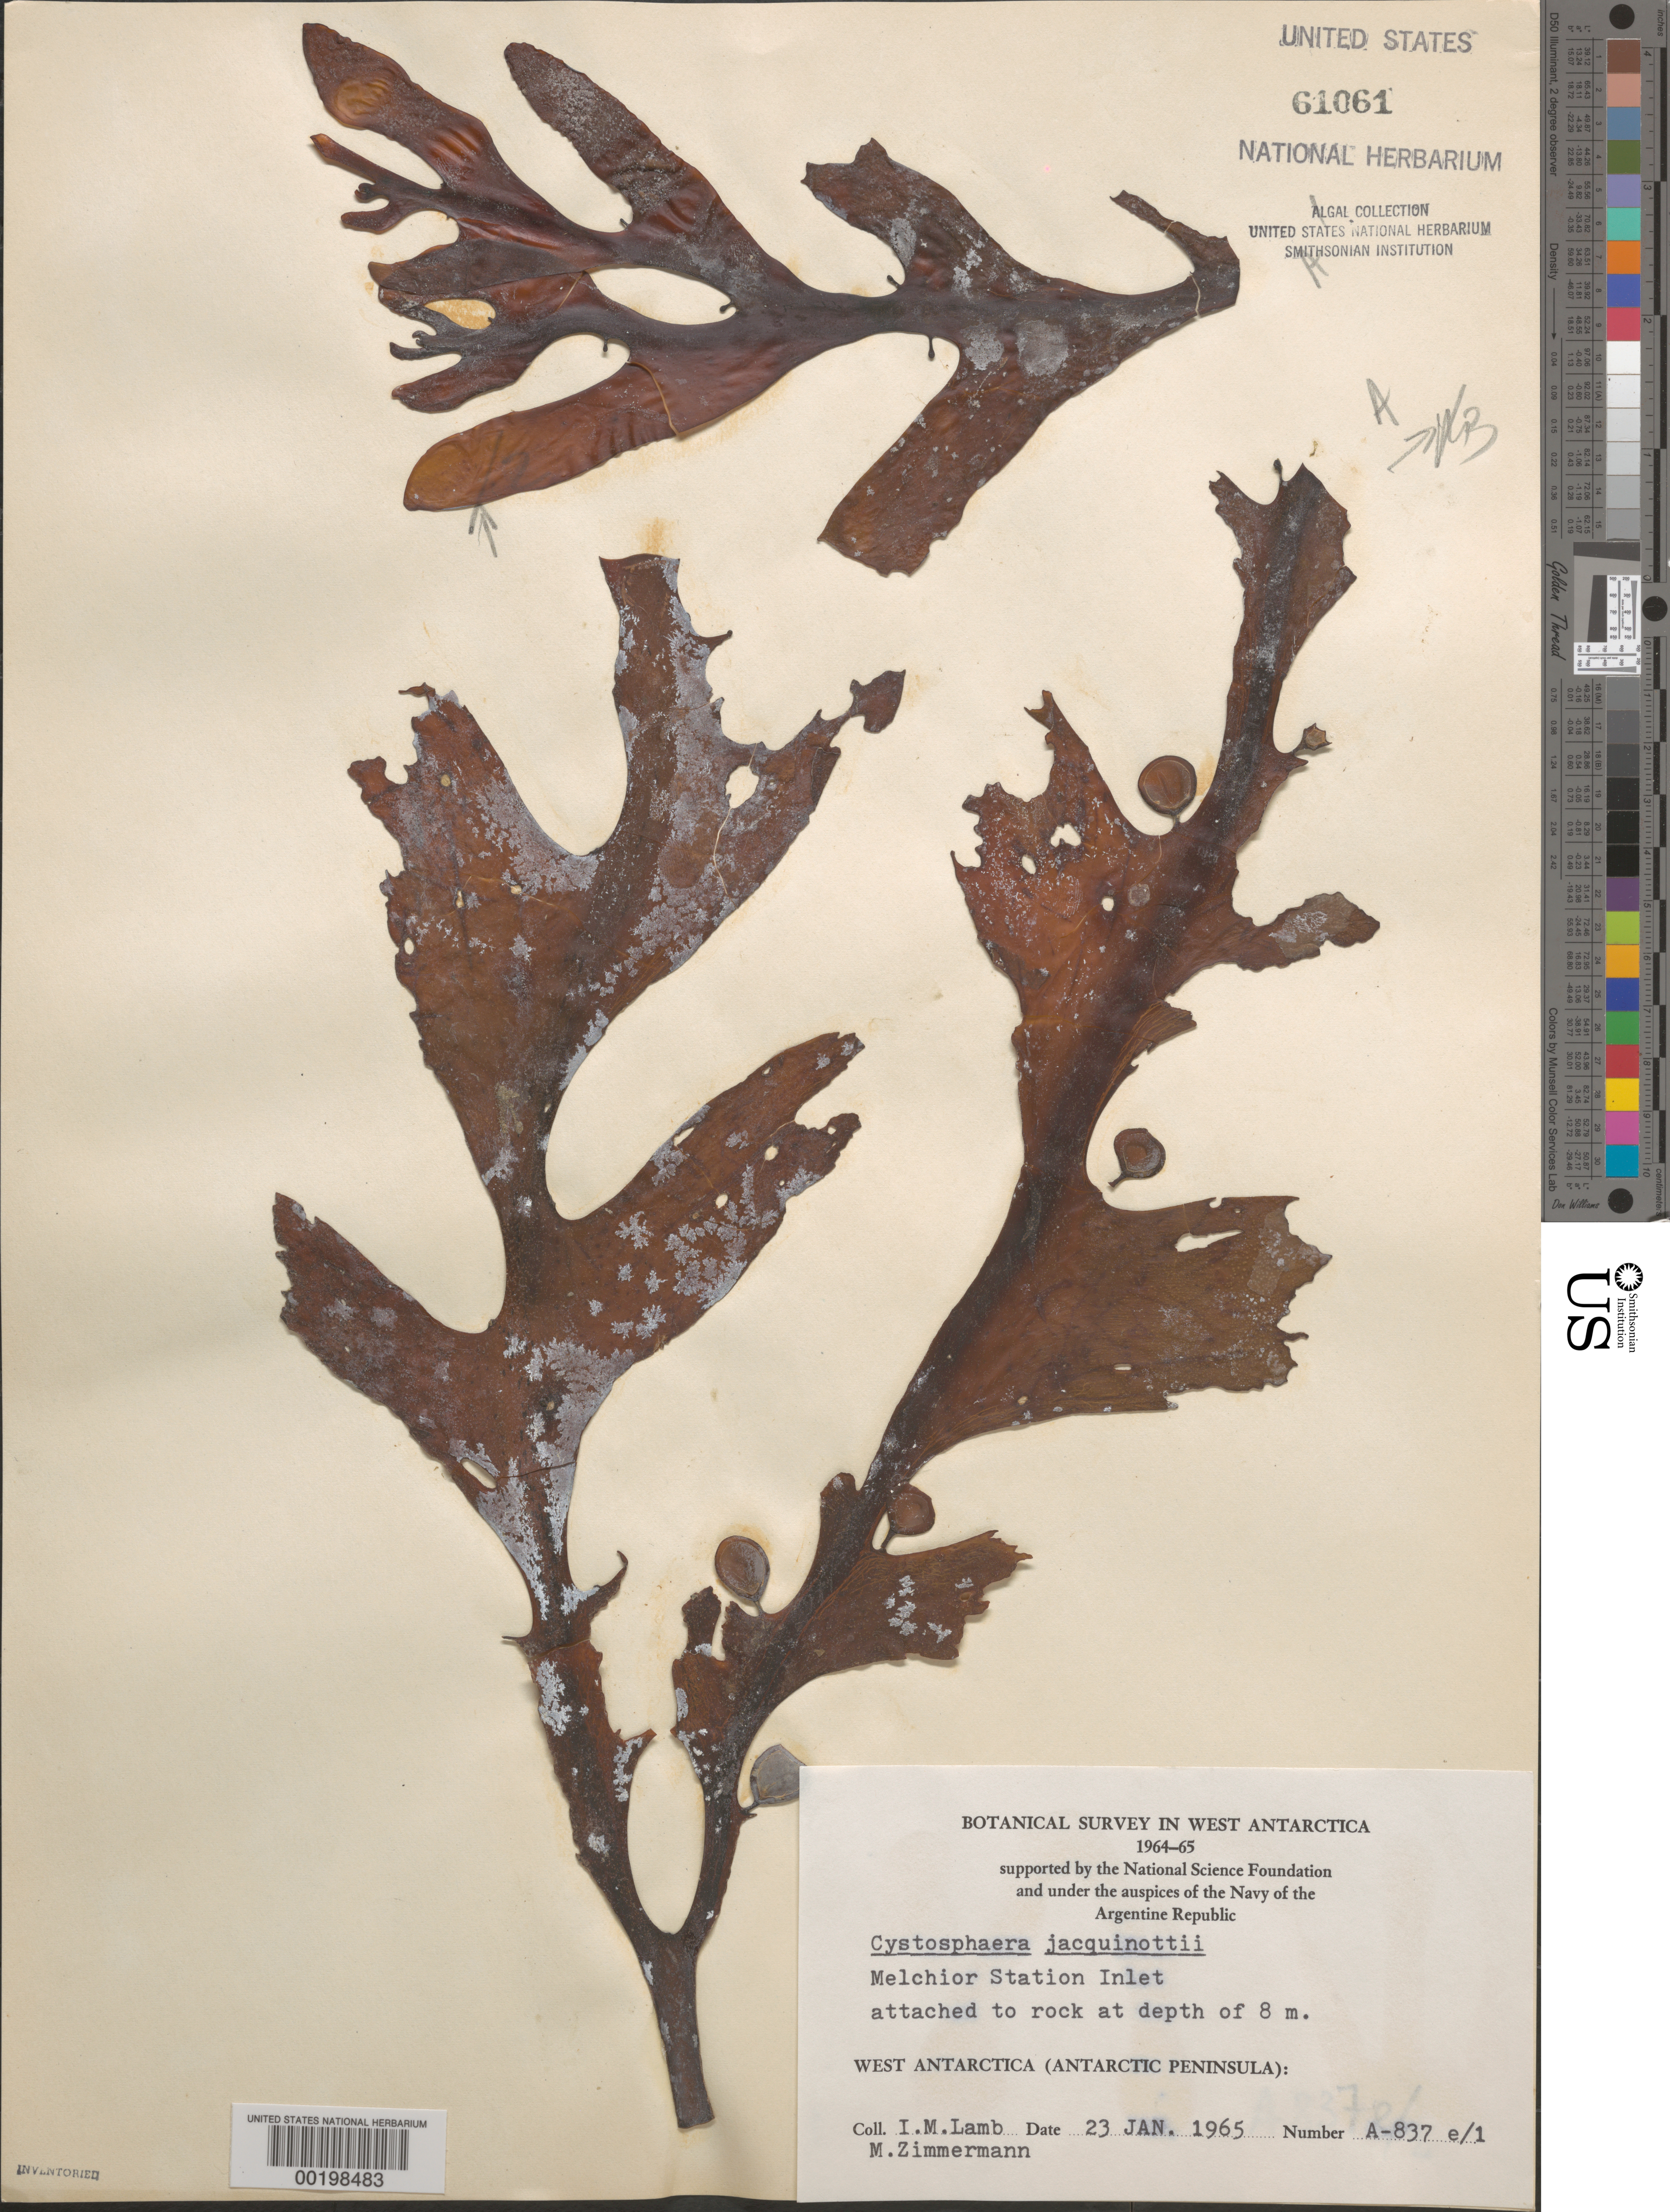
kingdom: Chromista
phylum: Ochrophyta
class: Phaeophyceae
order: Fucales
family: Seirococcaceae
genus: Cystosphaera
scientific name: Cystosphaera jacquinotii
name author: (Montagne) Skottsberg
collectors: I. M. Lamb & M. Zimmermann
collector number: A-837e-1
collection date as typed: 23 Jan 1965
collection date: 1965-01-23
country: Antarctica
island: Gamma Island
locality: Melchior Station Inlet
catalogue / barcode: US 61061